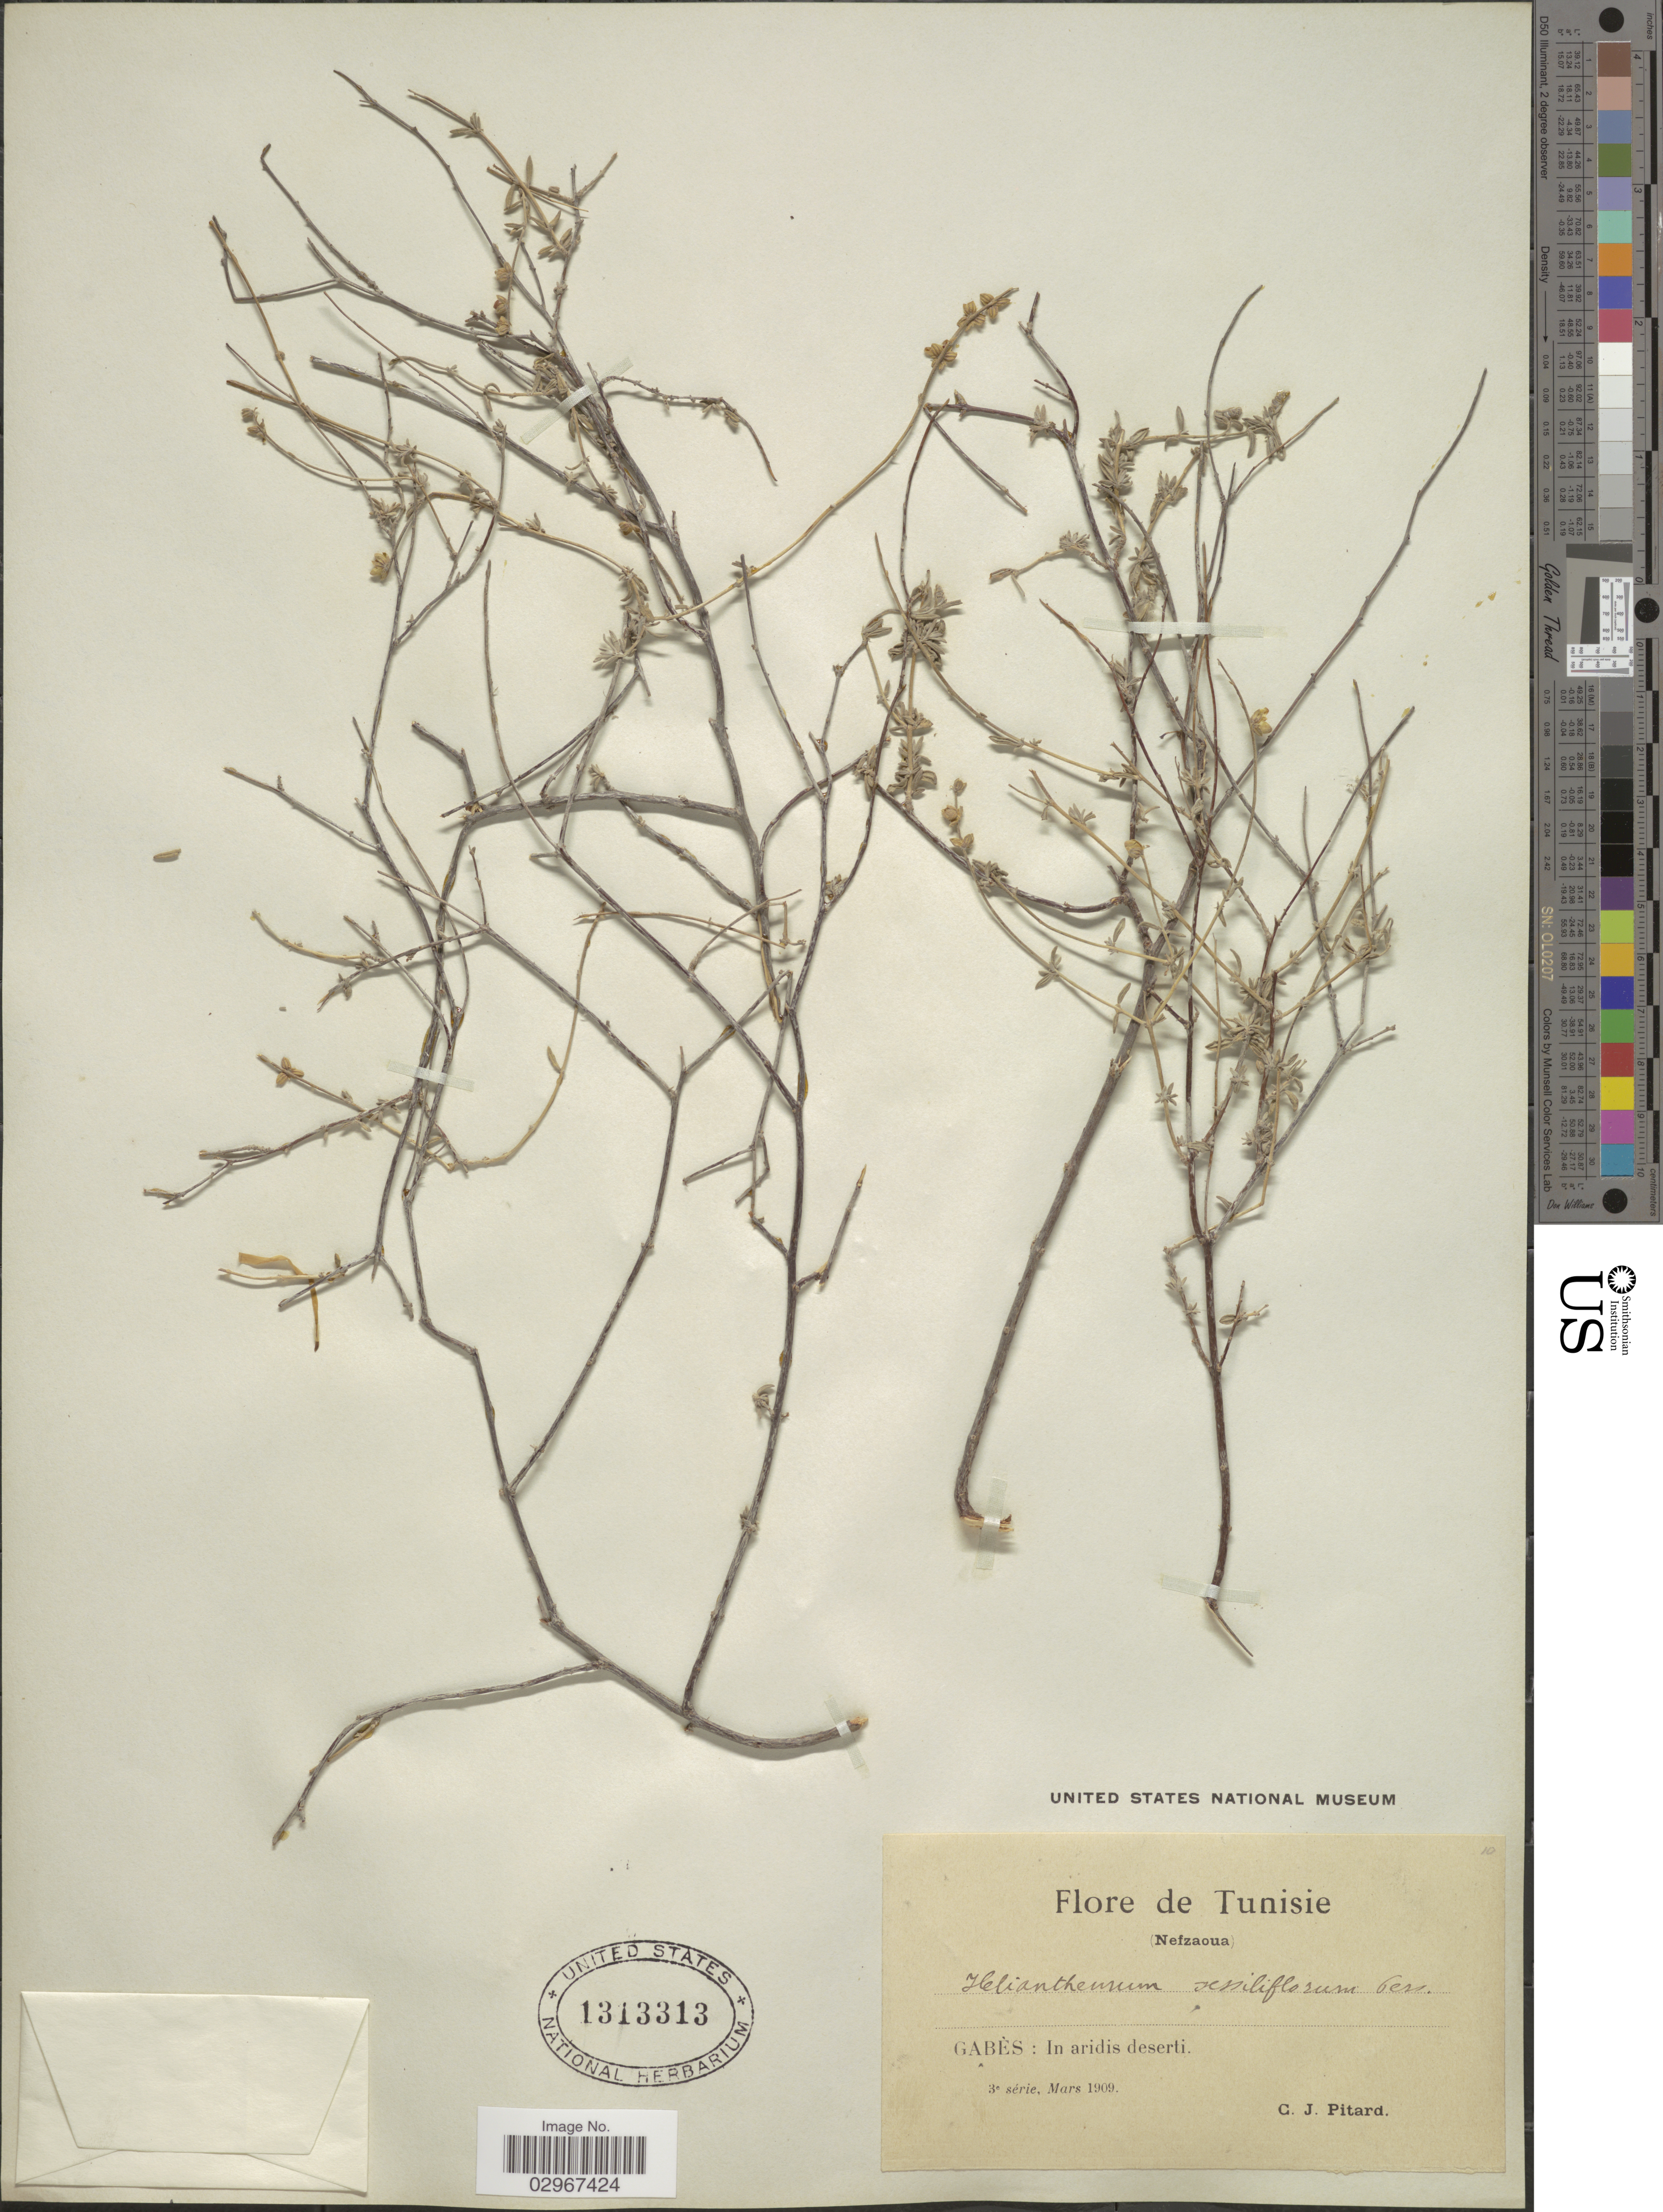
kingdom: Plantae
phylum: Tracheophyta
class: Magnoliopsida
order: Malvales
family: Cistaceae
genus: Helianthemum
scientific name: Helianthemum sessiliflorum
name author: (Desf.) Pers.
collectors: C. Pitard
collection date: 1909-03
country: Tunisia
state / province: Gabès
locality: (Nefzaoua). In aridis deserti.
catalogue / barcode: US 1313313